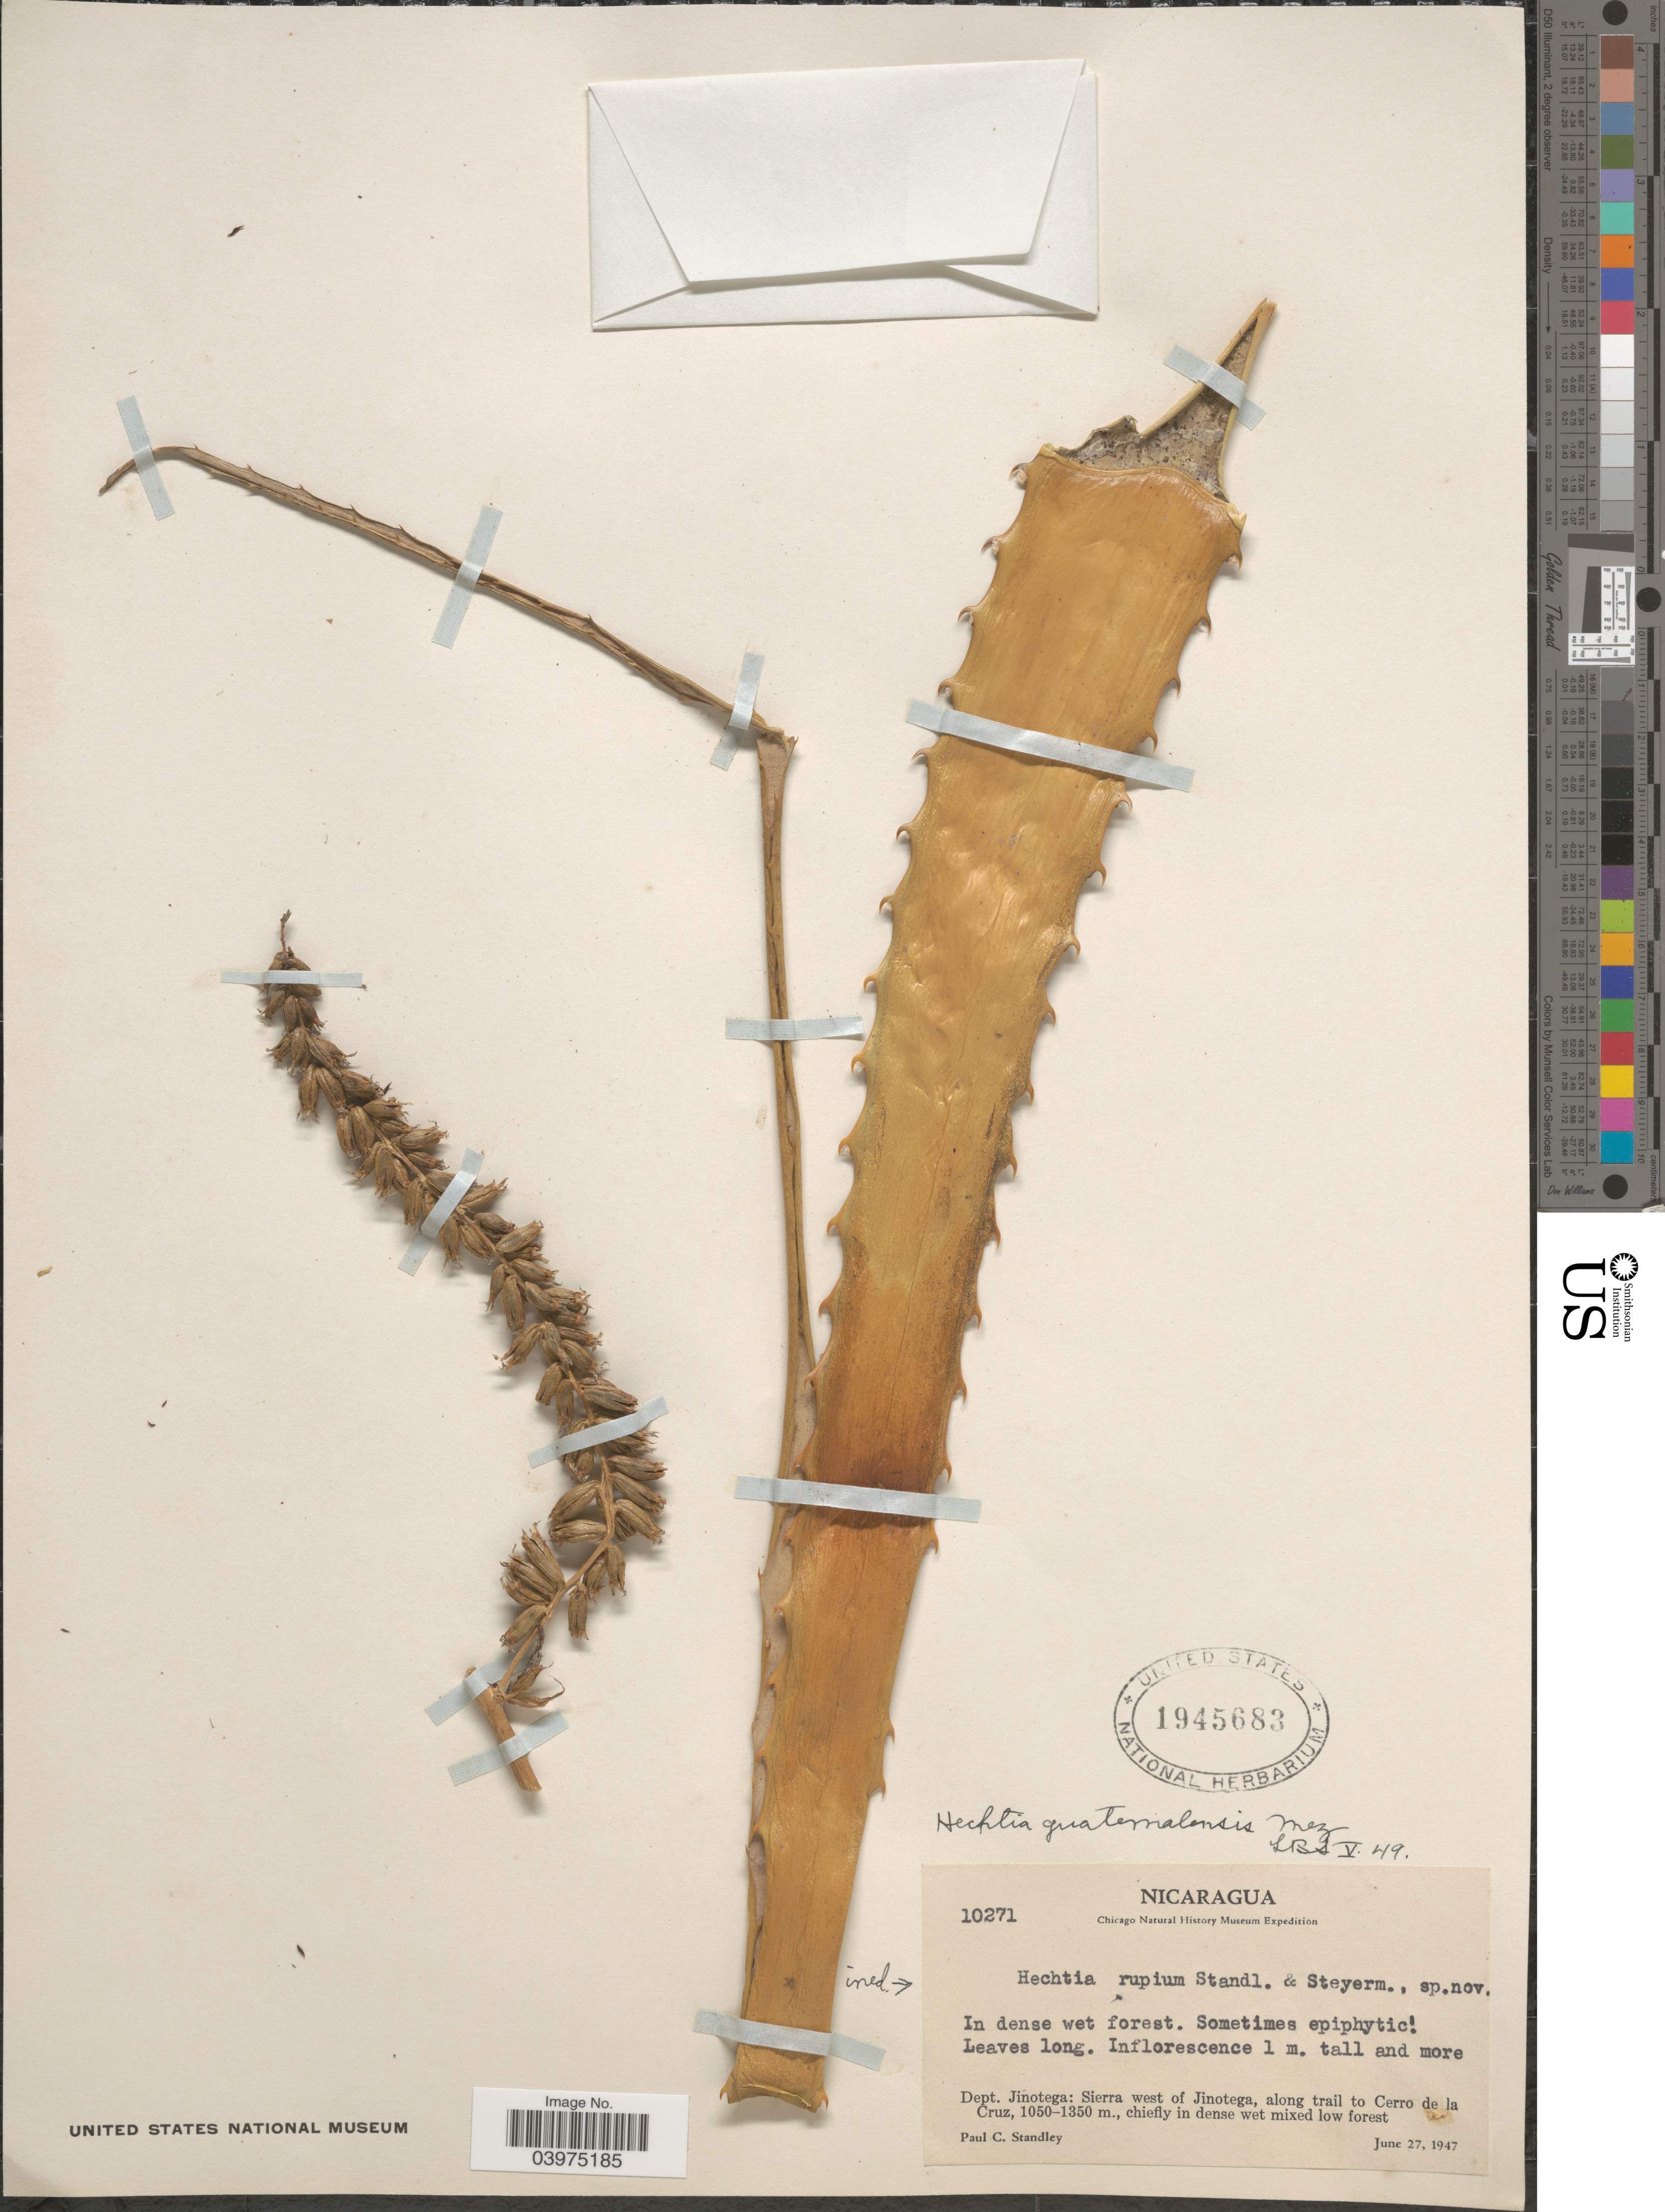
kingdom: Plantae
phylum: Tracheophyta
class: Liliopsida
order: Poales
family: Bromeliaceae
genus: Hechtia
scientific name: Hechtia guatemalensis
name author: Mez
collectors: P. C. Standley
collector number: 10271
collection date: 1947-06-27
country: Nicaragua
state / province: Jinotega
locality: Chicago Natural History Museum Expedition. Dept. Jinotega: Sierra west of Jinotega, along trail to Cerro de la Cruz.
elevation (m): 1050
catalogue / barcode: US 1945683